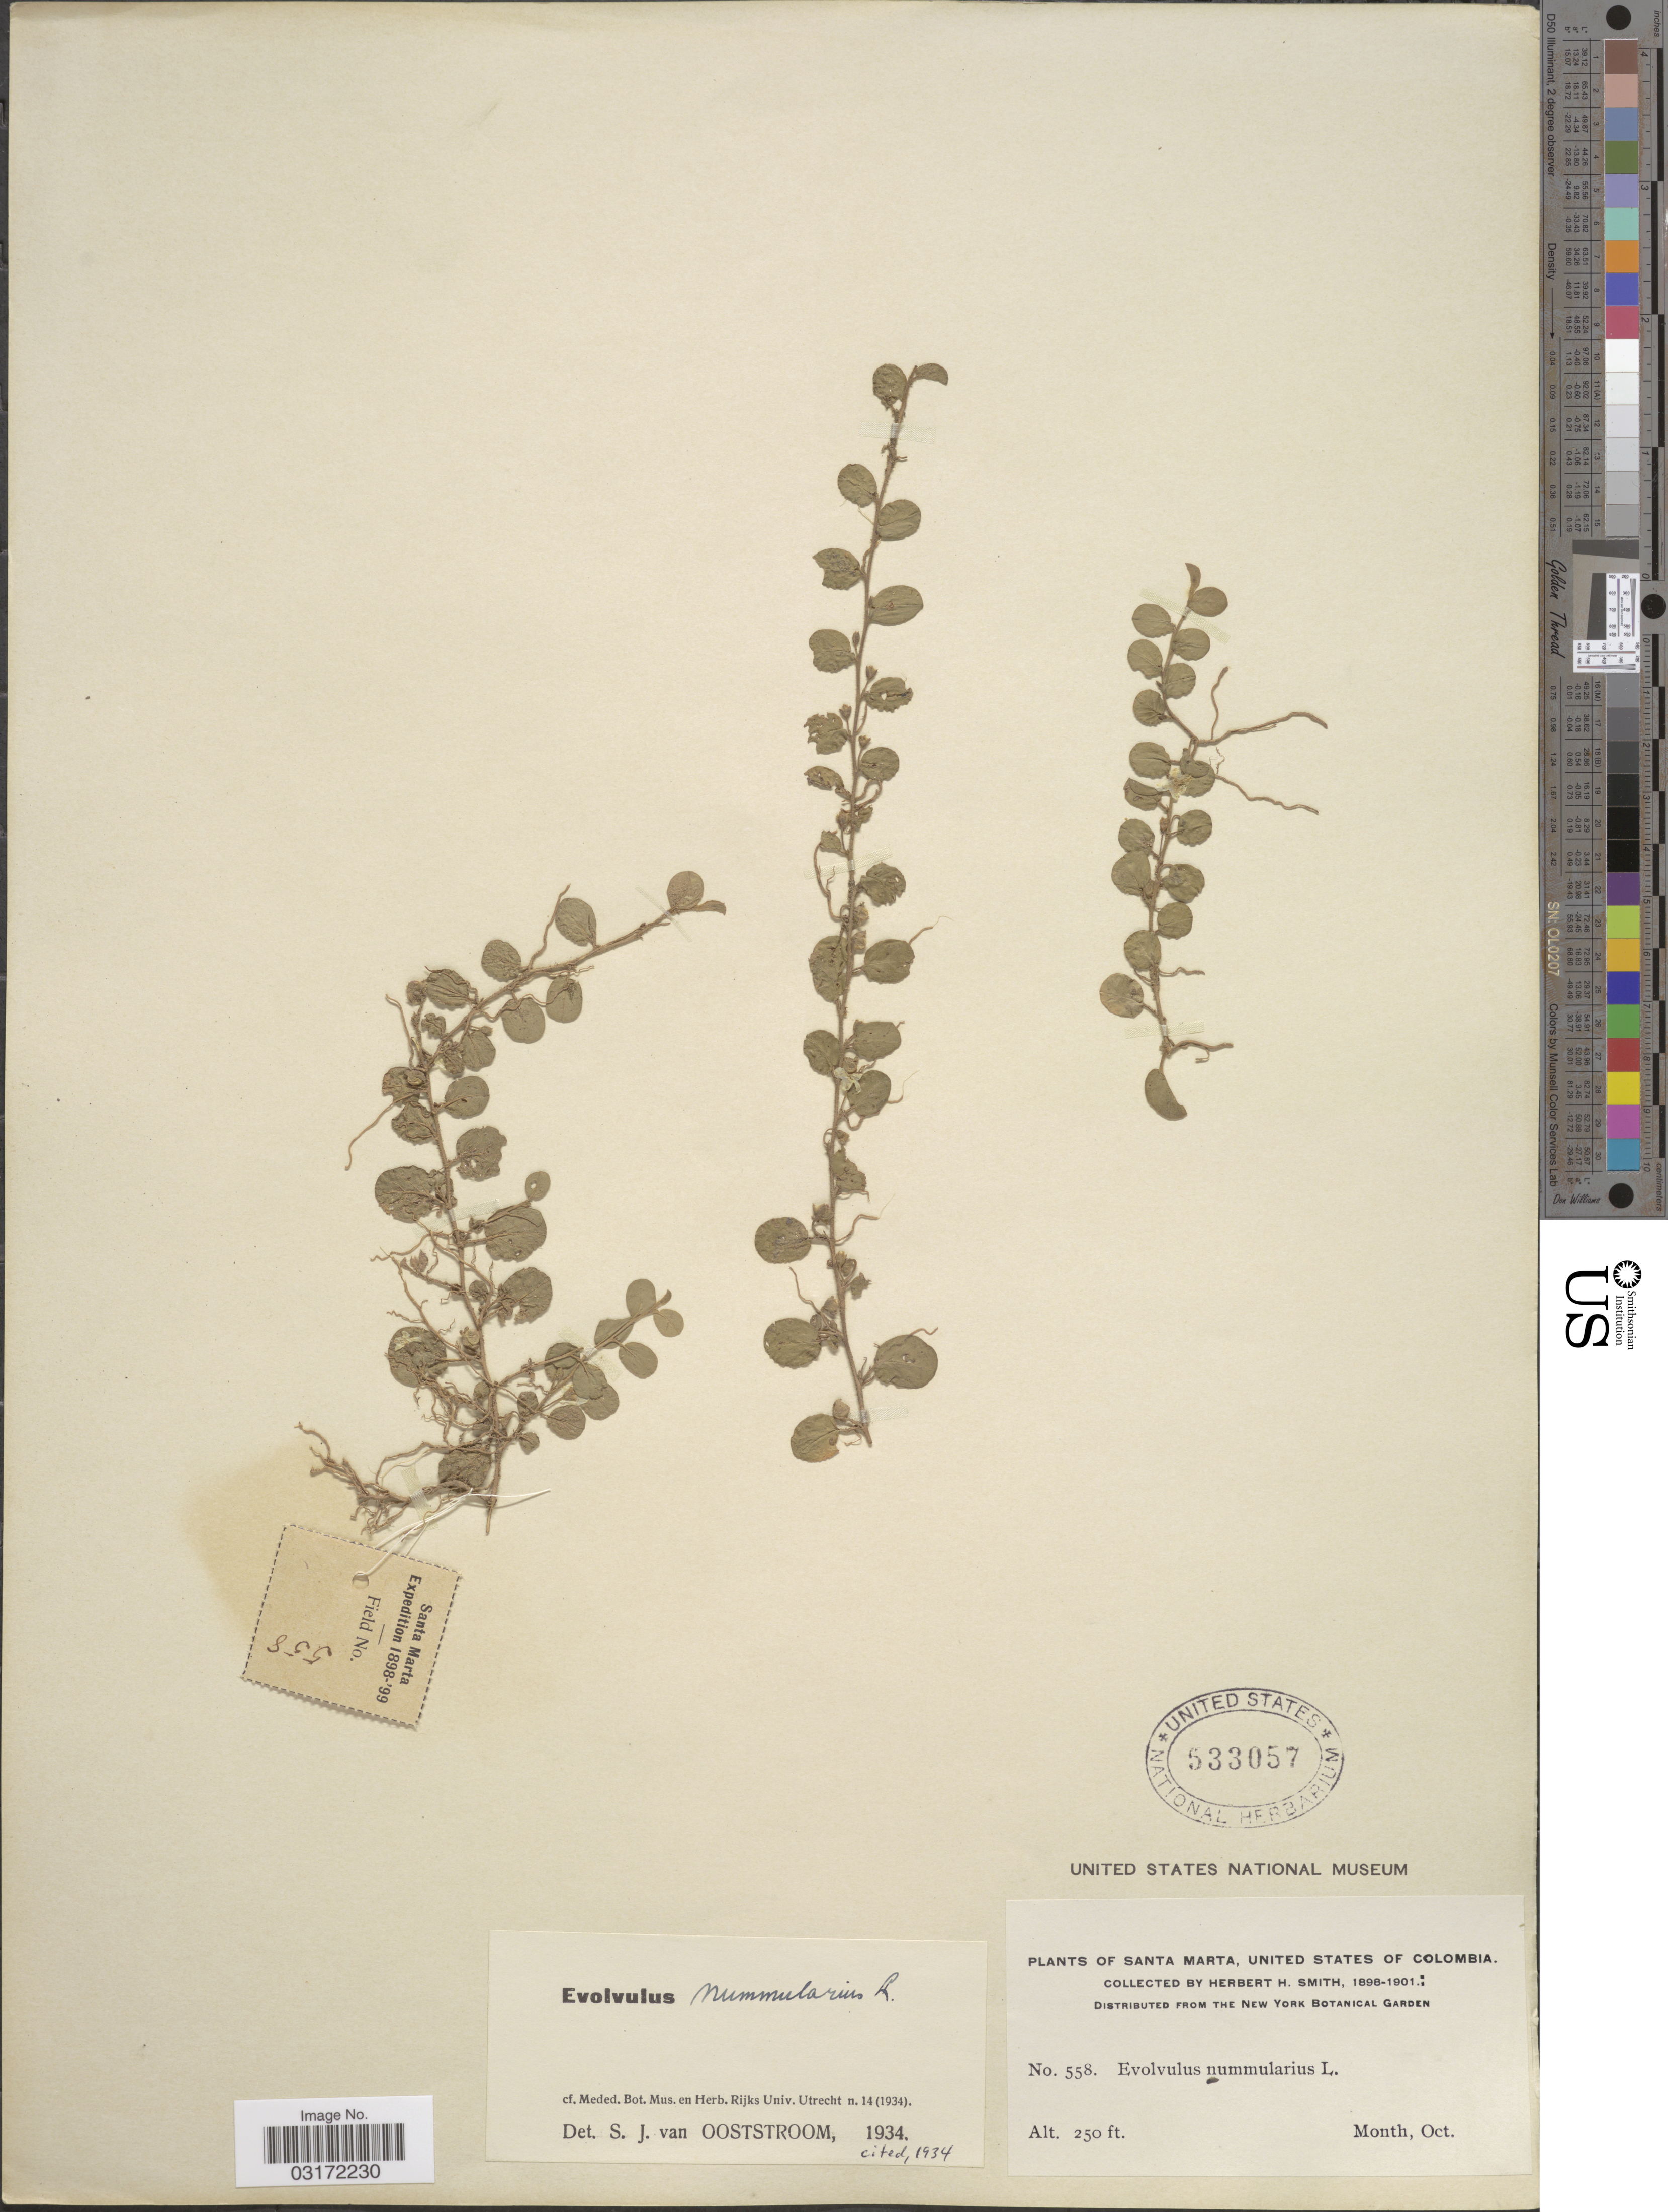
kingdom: Plantae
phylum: Tracheophyta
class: Magnoliopsida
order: Solanales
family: Convolvulaceae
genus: Evolvulus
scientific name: Evolvulus nummularius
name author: (L.) L.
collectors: Herbert H. Smith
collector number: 558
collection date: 1898-10/1901-10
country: Colombia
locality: Santa Marta, United States of Colombia.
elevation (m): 76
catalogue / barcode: US 533057